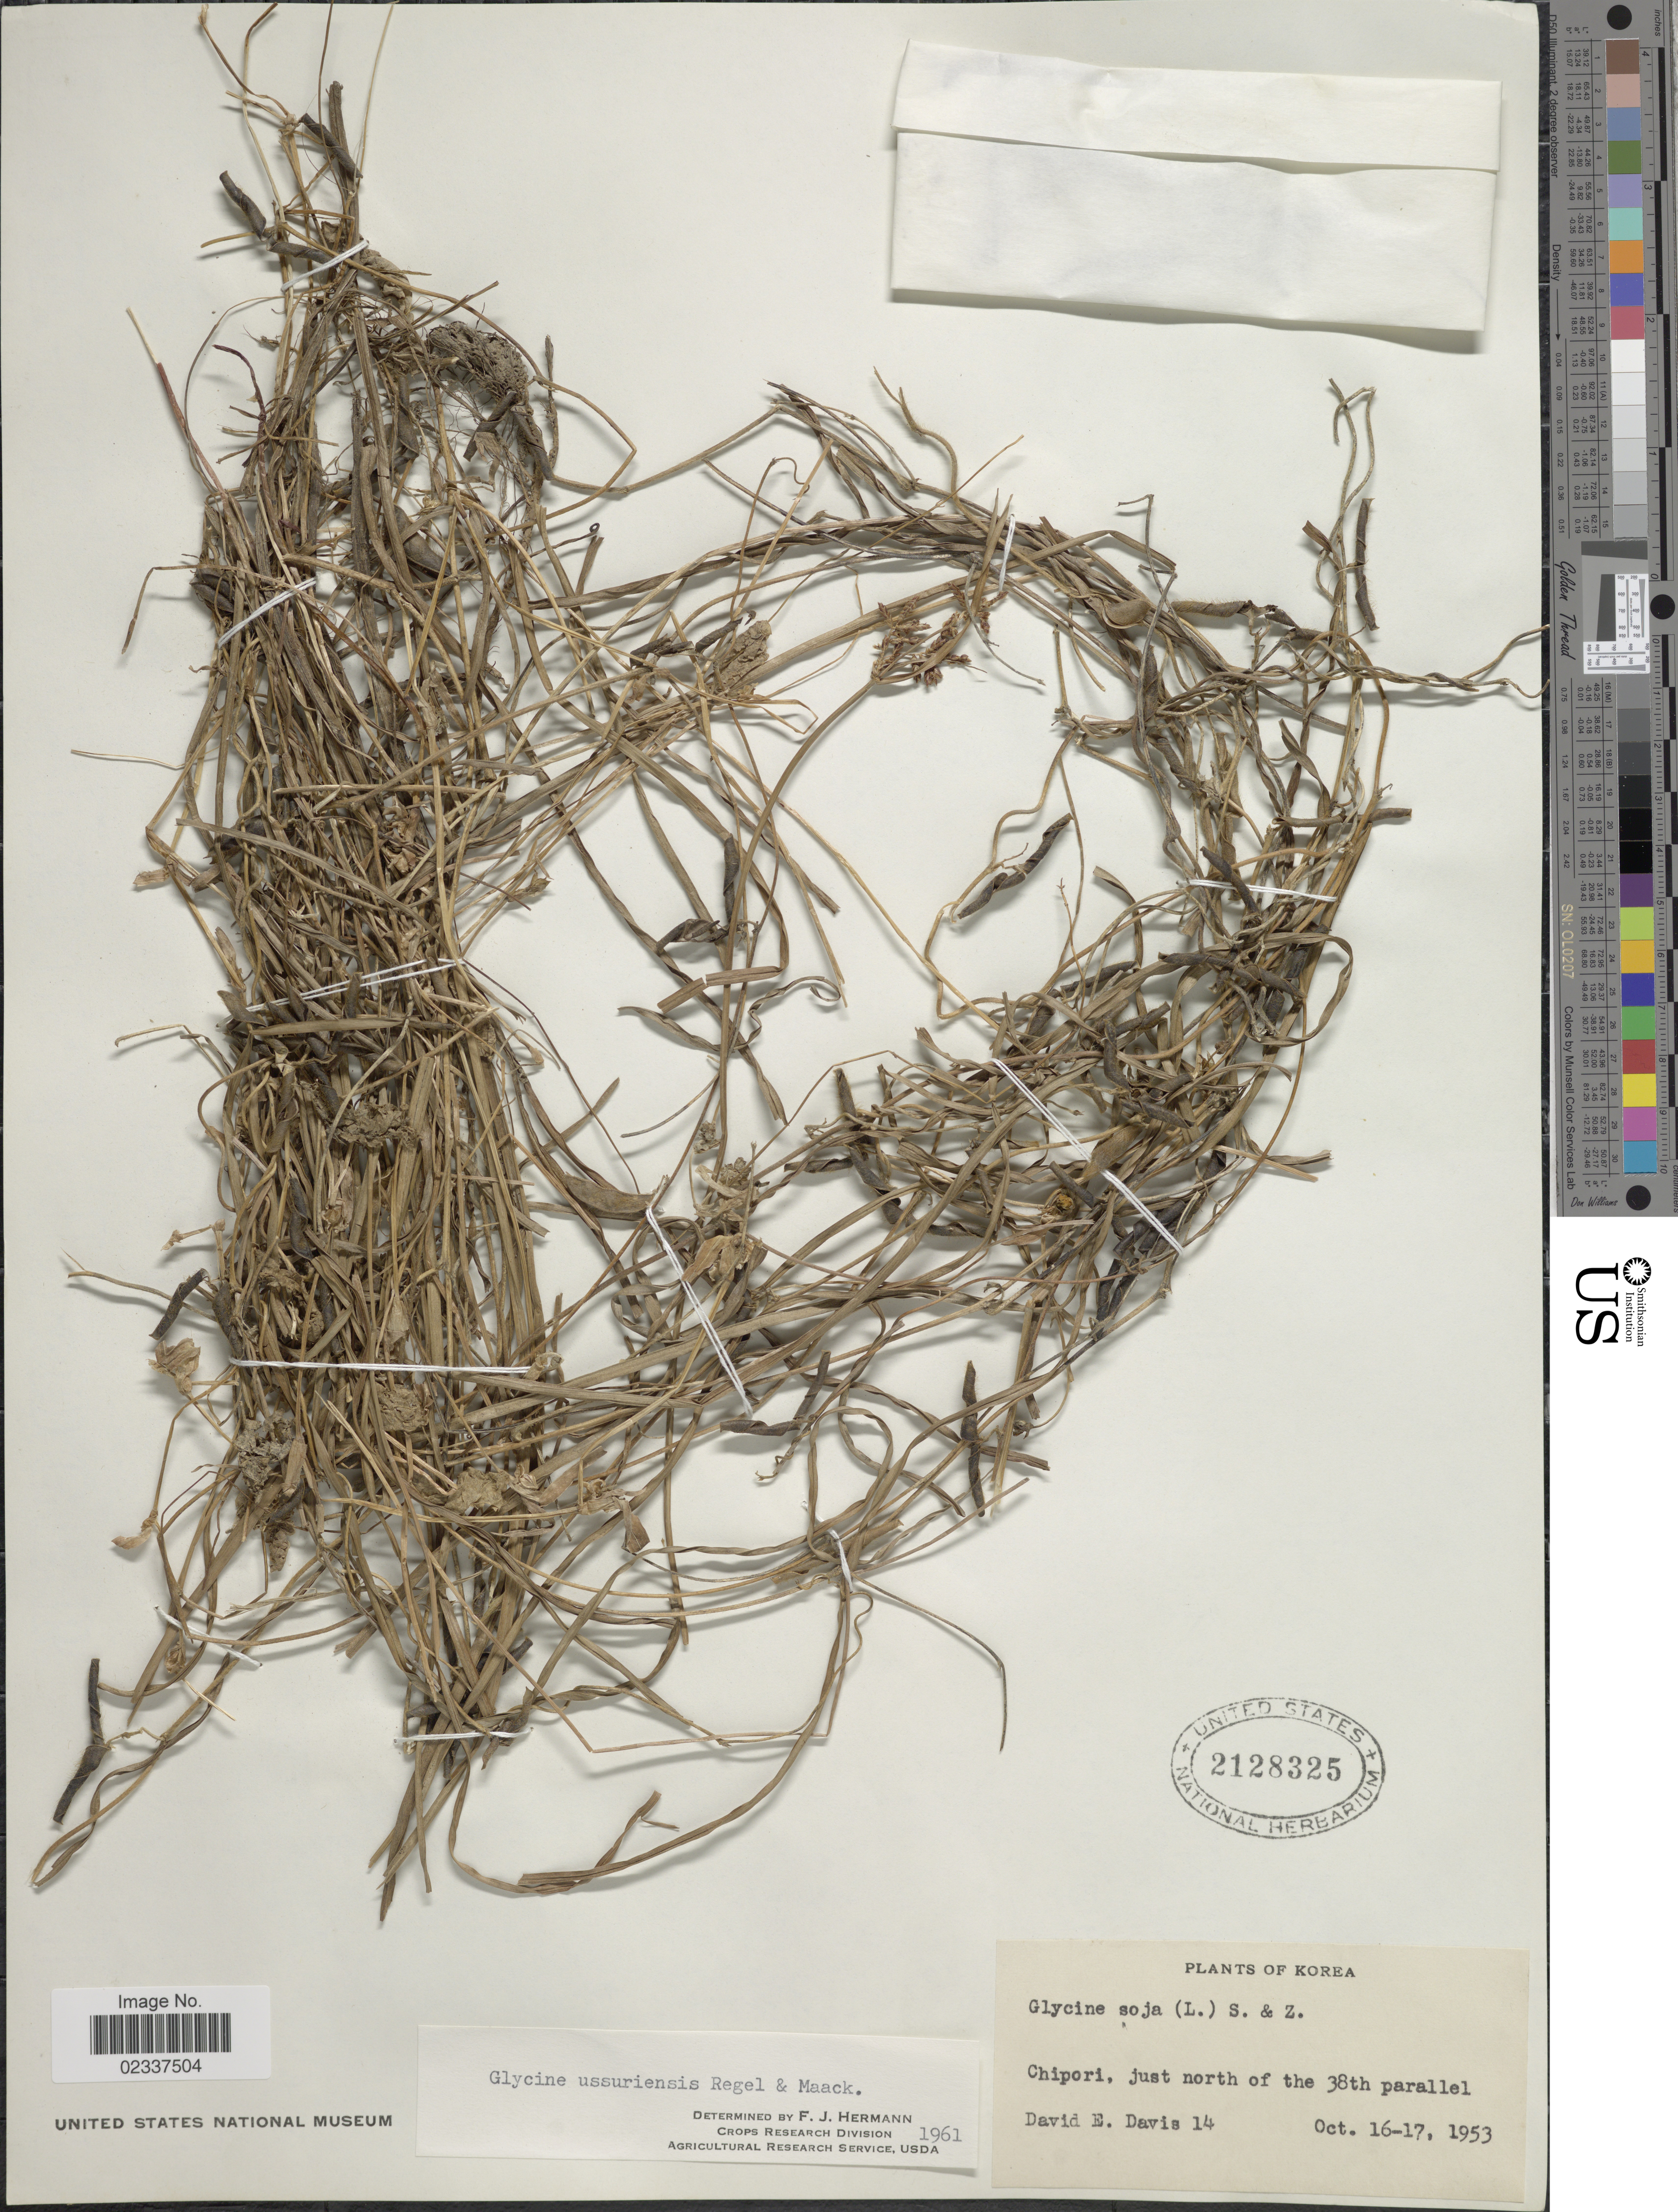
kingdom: Plantae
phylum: Tracheophyta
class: Magnoliopsida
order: Fabales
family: Fabaceae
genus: Glycine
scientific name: Glycine soja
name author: Siebold & Zucc.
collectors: D. Davis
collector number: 14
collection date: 1953-10-16/1953-10-17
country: South Korea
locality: Chipori, just north of the 38th parallel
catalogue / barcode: US 2128325